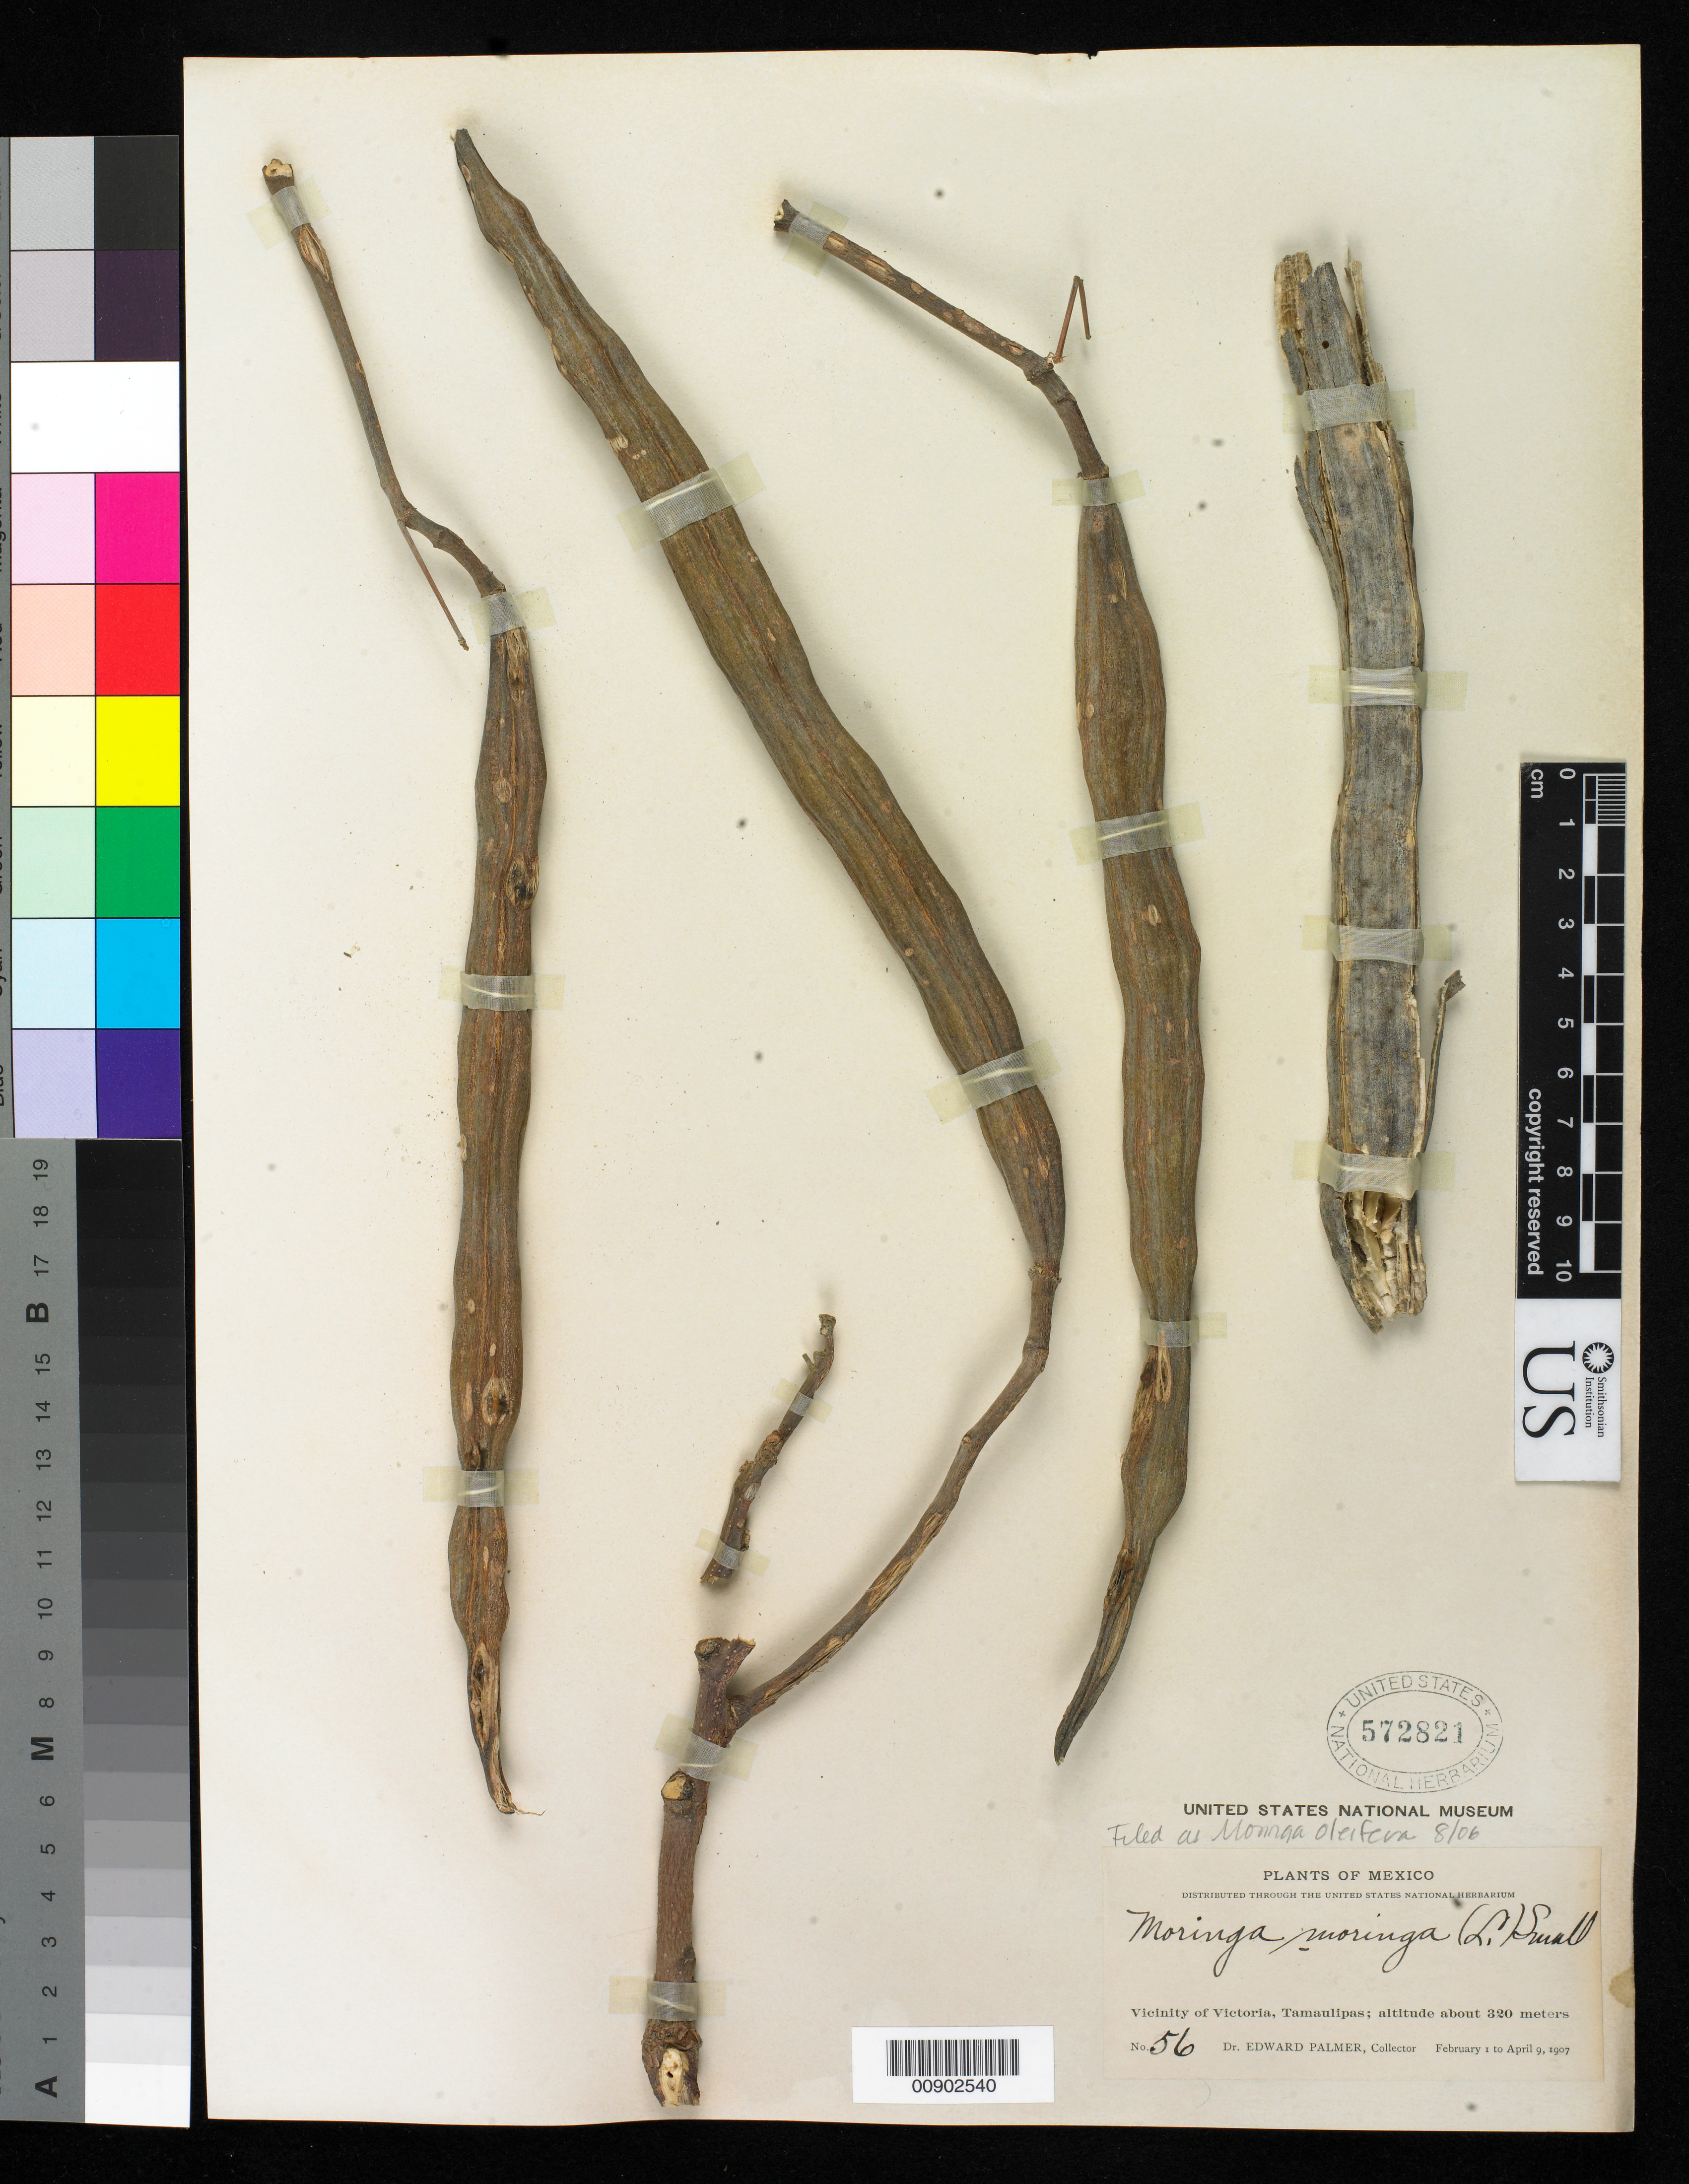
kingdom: Plantae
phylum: Tracheophyta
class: Magnoliopsida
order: Brassicales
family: Moringaceae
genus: Moringa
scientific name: Moringa oleifera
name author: Lam.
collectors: E. Palmer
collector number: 56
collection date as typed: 01 Feb 1907 to 09 Apr 1907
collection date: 1907-02-01/1907-04-09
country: Mexico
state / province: Tamaulipas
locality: Vicinity of Victoria.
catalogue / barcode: US 572821